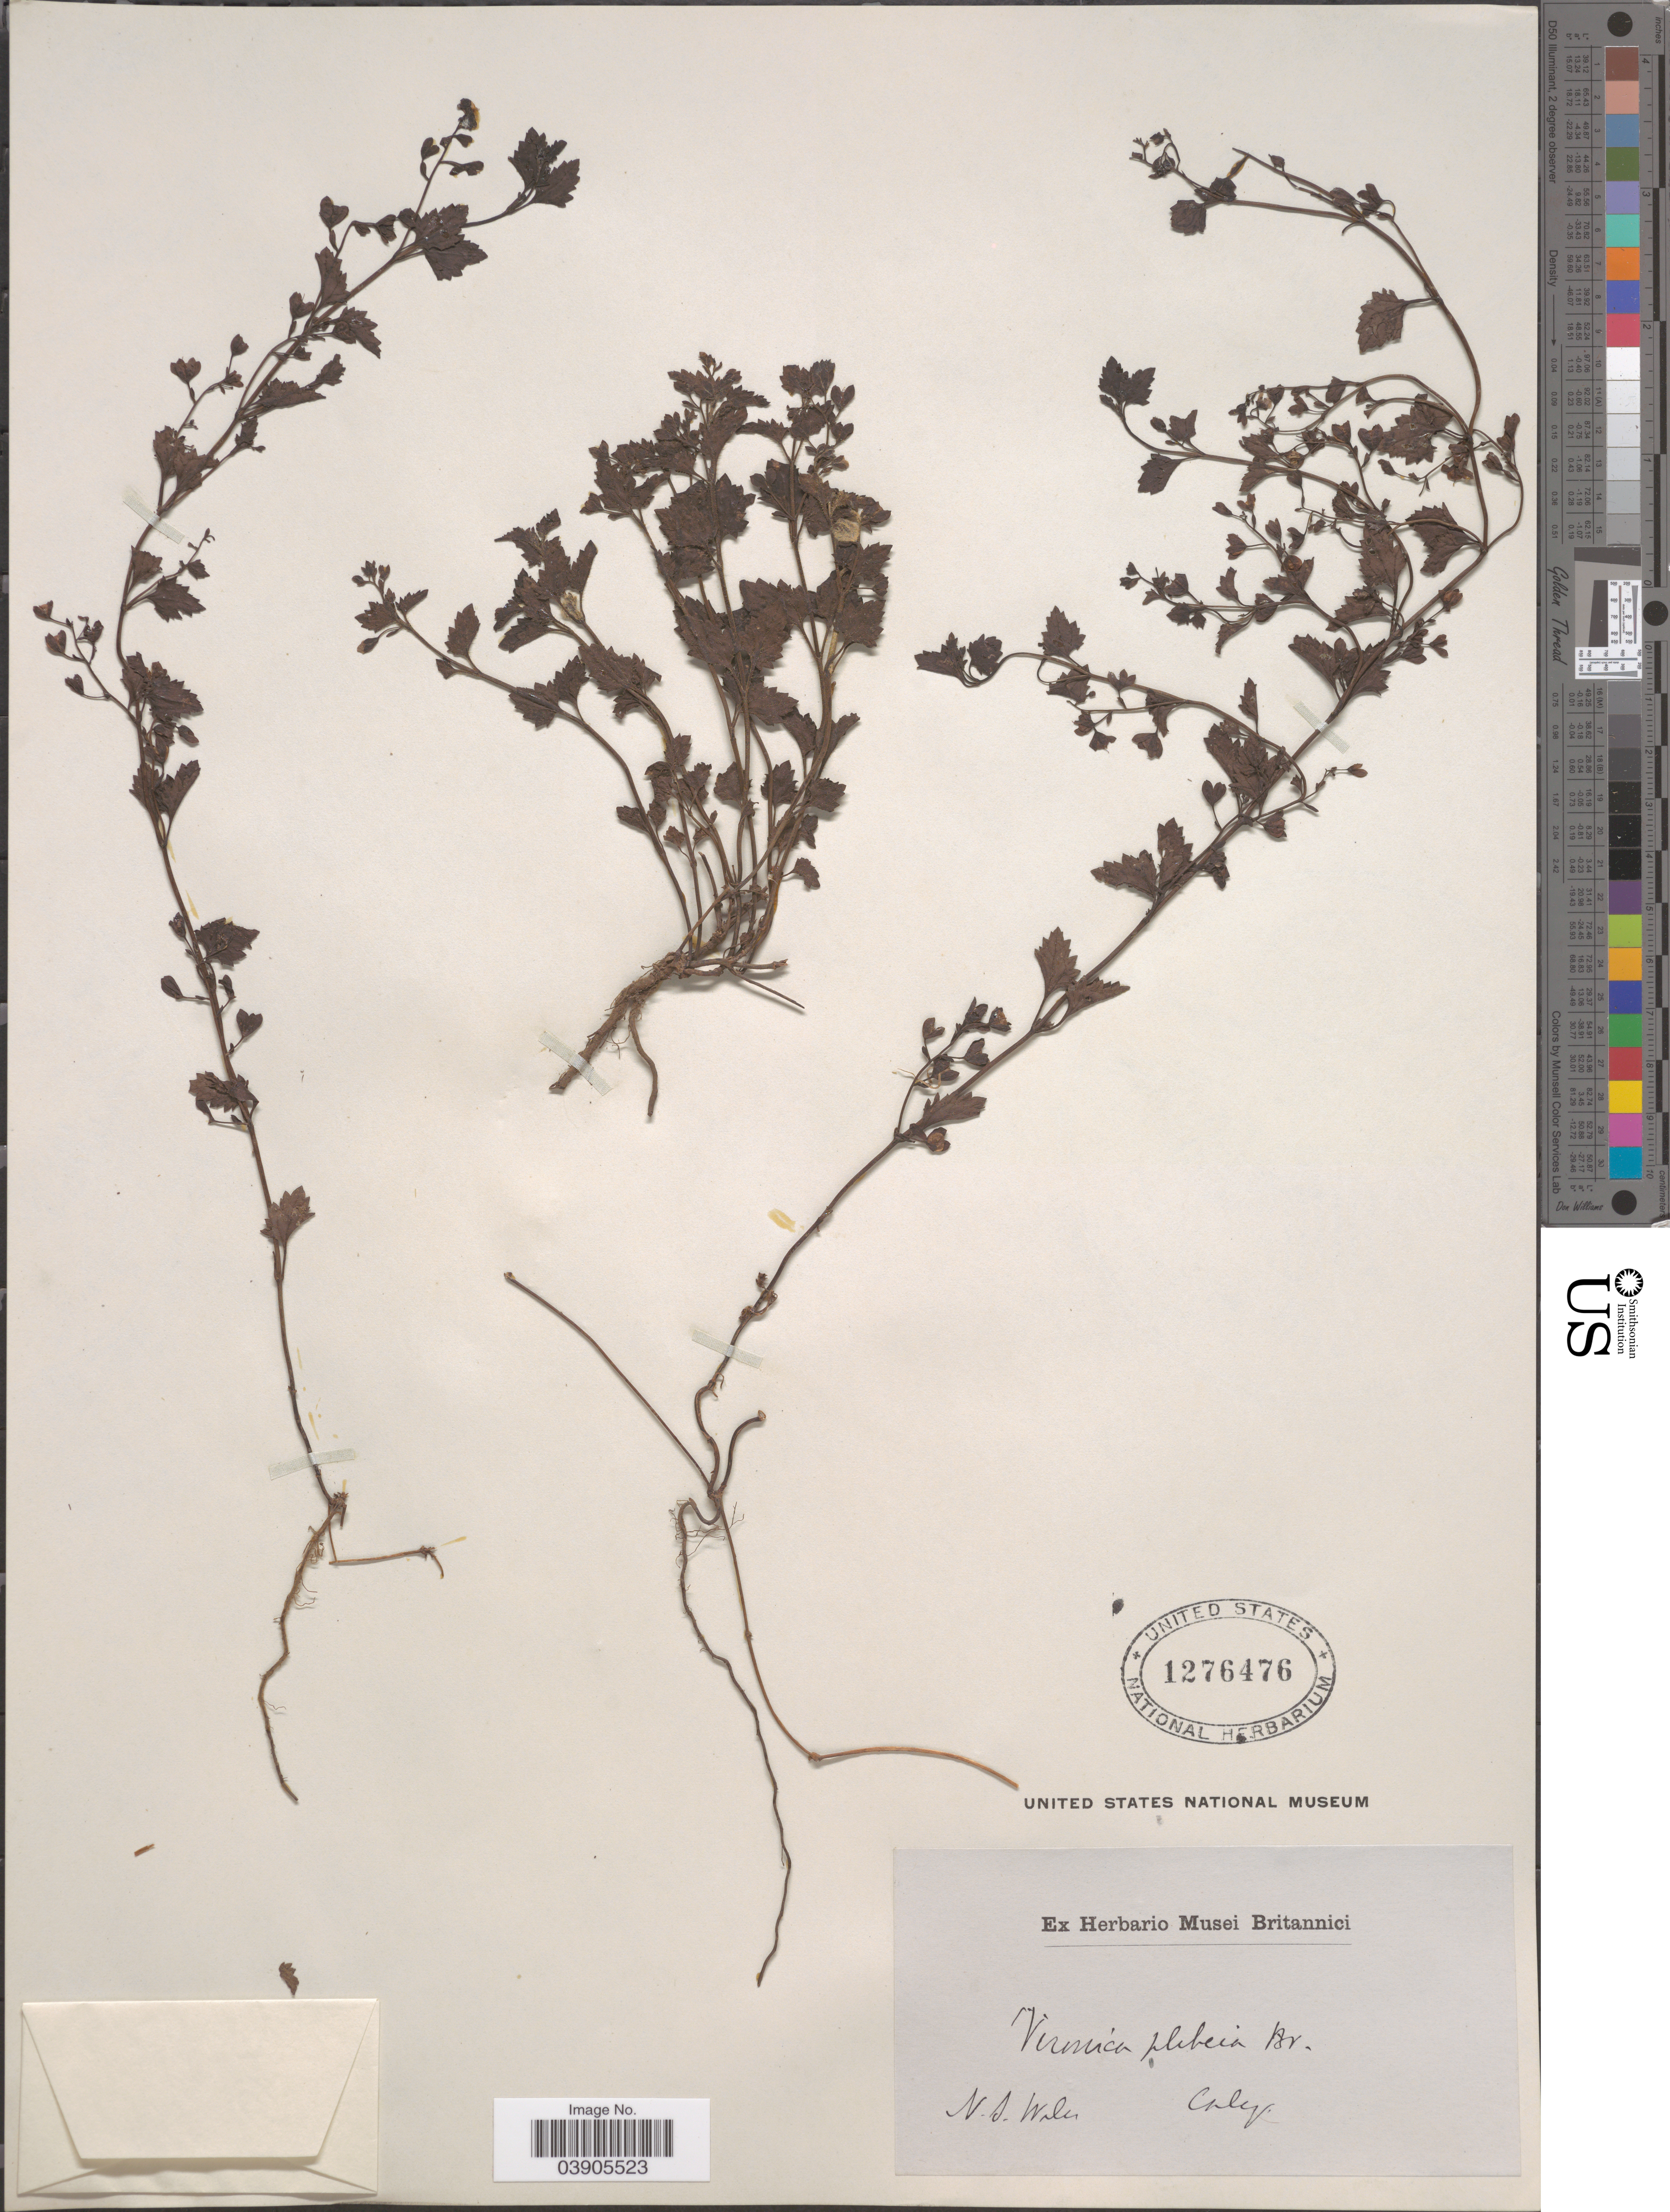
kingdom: Plantae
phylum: Tracheophyta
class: Magnoliopsida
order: Lamiales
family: Plantaginaceae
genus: Veronica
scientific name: Veronica plebeia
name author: R. Br.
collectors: -. Caley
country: Australia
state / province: New South Wales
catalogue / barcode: US 1276476